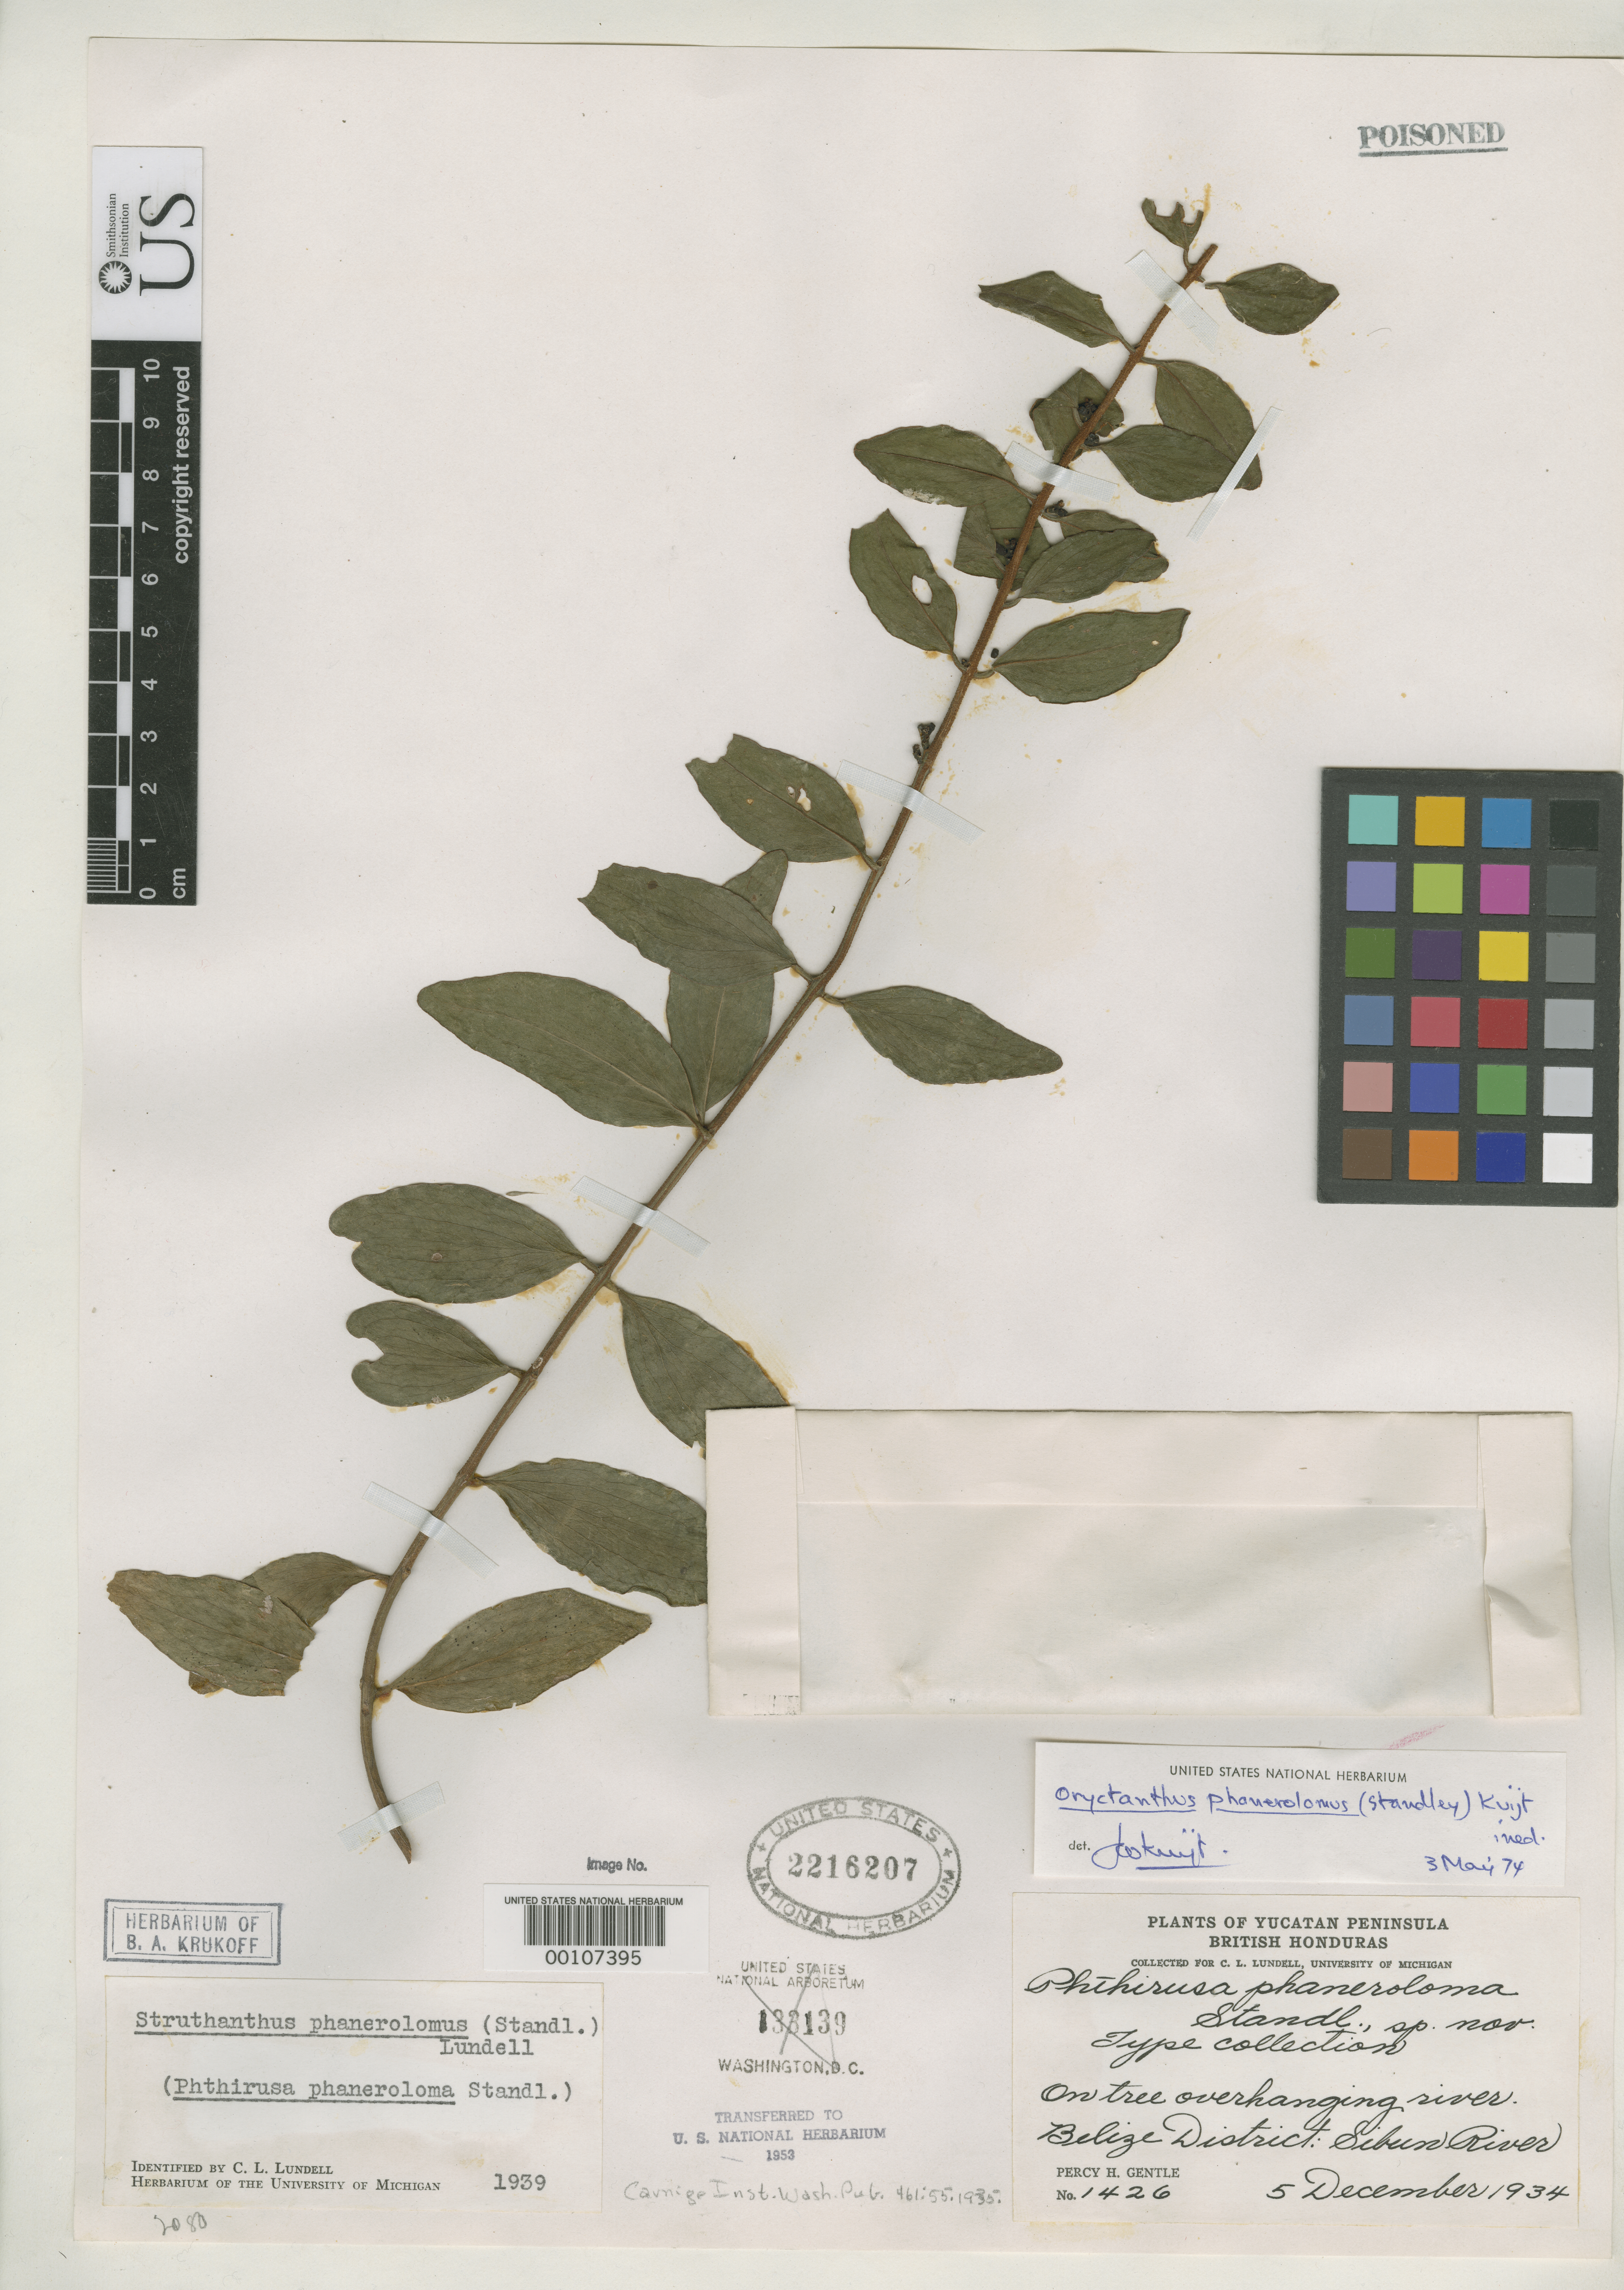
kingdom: Plantae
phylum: Tracheophyta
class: Magnoliopsida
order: Santalales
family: Loranthaceae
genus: Phthirusa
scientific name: Phthirusa phaneroloma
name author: Standl.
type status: Isotype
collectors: P. H. Gentle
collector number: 1426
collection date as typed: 05 Dec 1934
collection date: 1934-12-05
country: Belize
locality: Sibun River.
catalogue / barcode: US 2216207